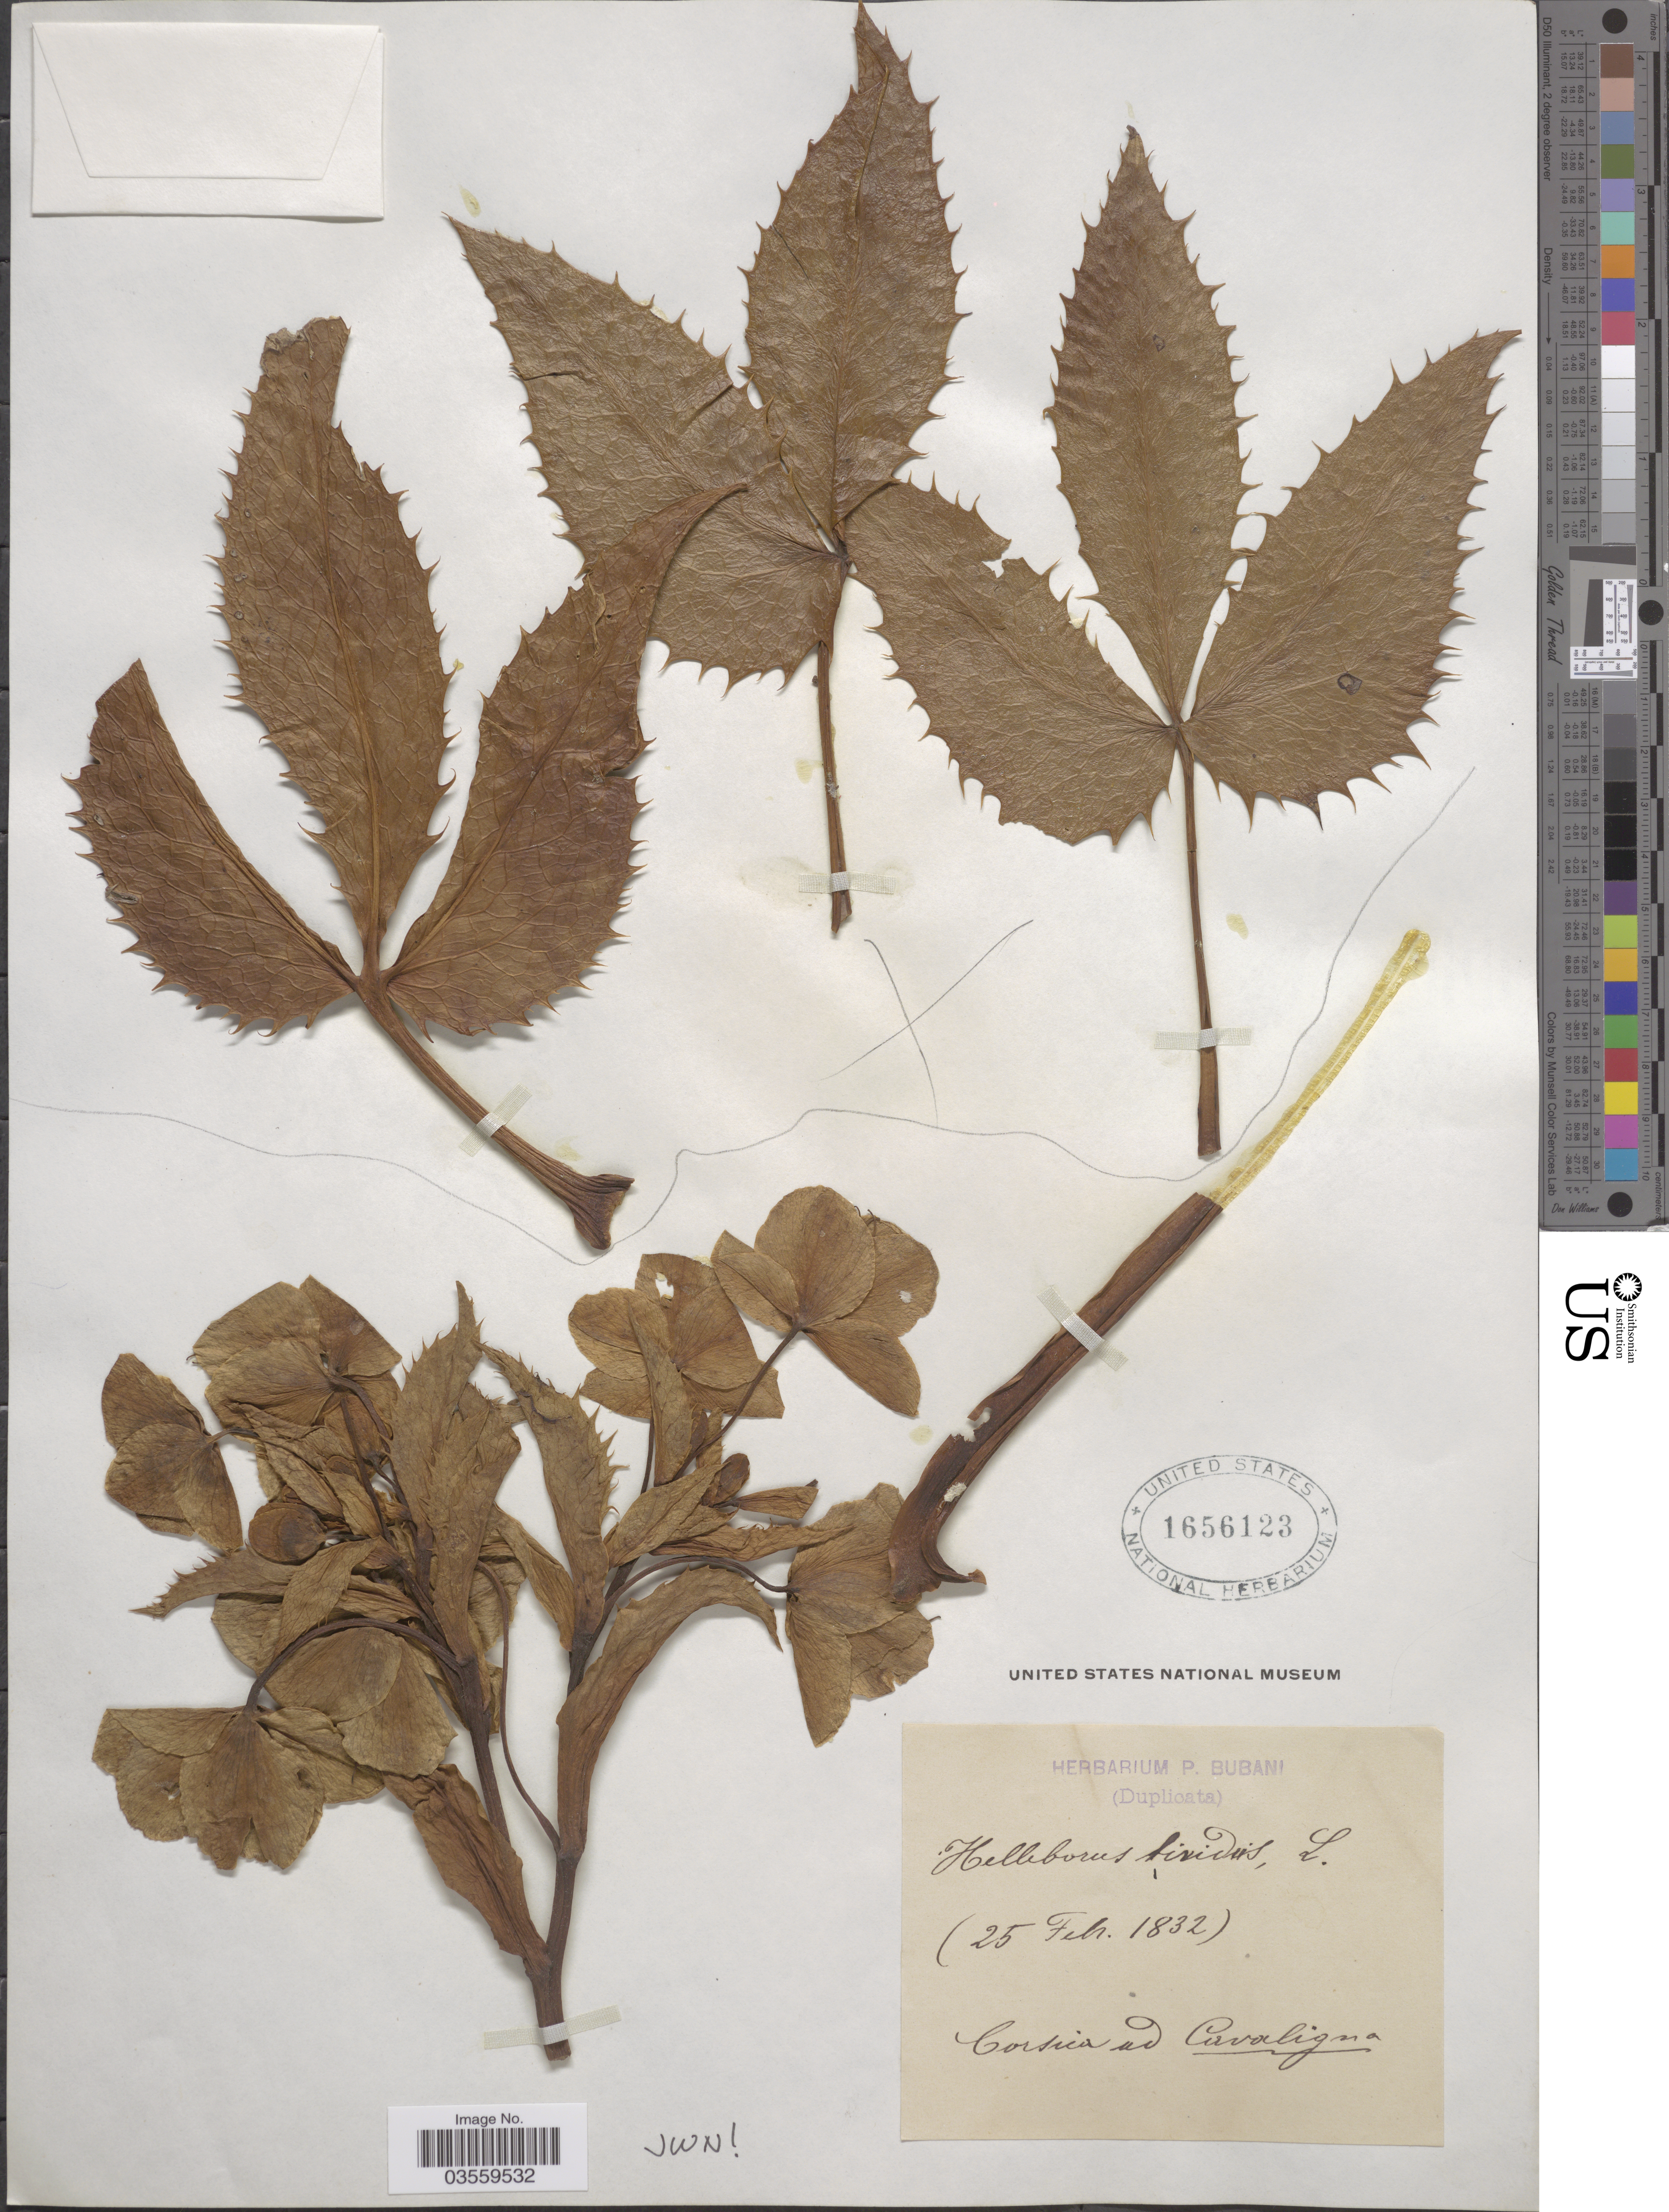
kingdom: Plantae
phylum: Tracheophyta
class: Magnoliopsida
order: Ranunculales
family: Ranunculaceae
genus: Helleborus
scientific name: Helleborus lividus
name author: Aiton ex Curtis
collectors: ex herb. P. Bubani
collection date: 1832-02-25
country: France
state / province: Corsica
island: Corse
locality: Cavaligna [interpreted].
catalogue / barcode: US 1656123